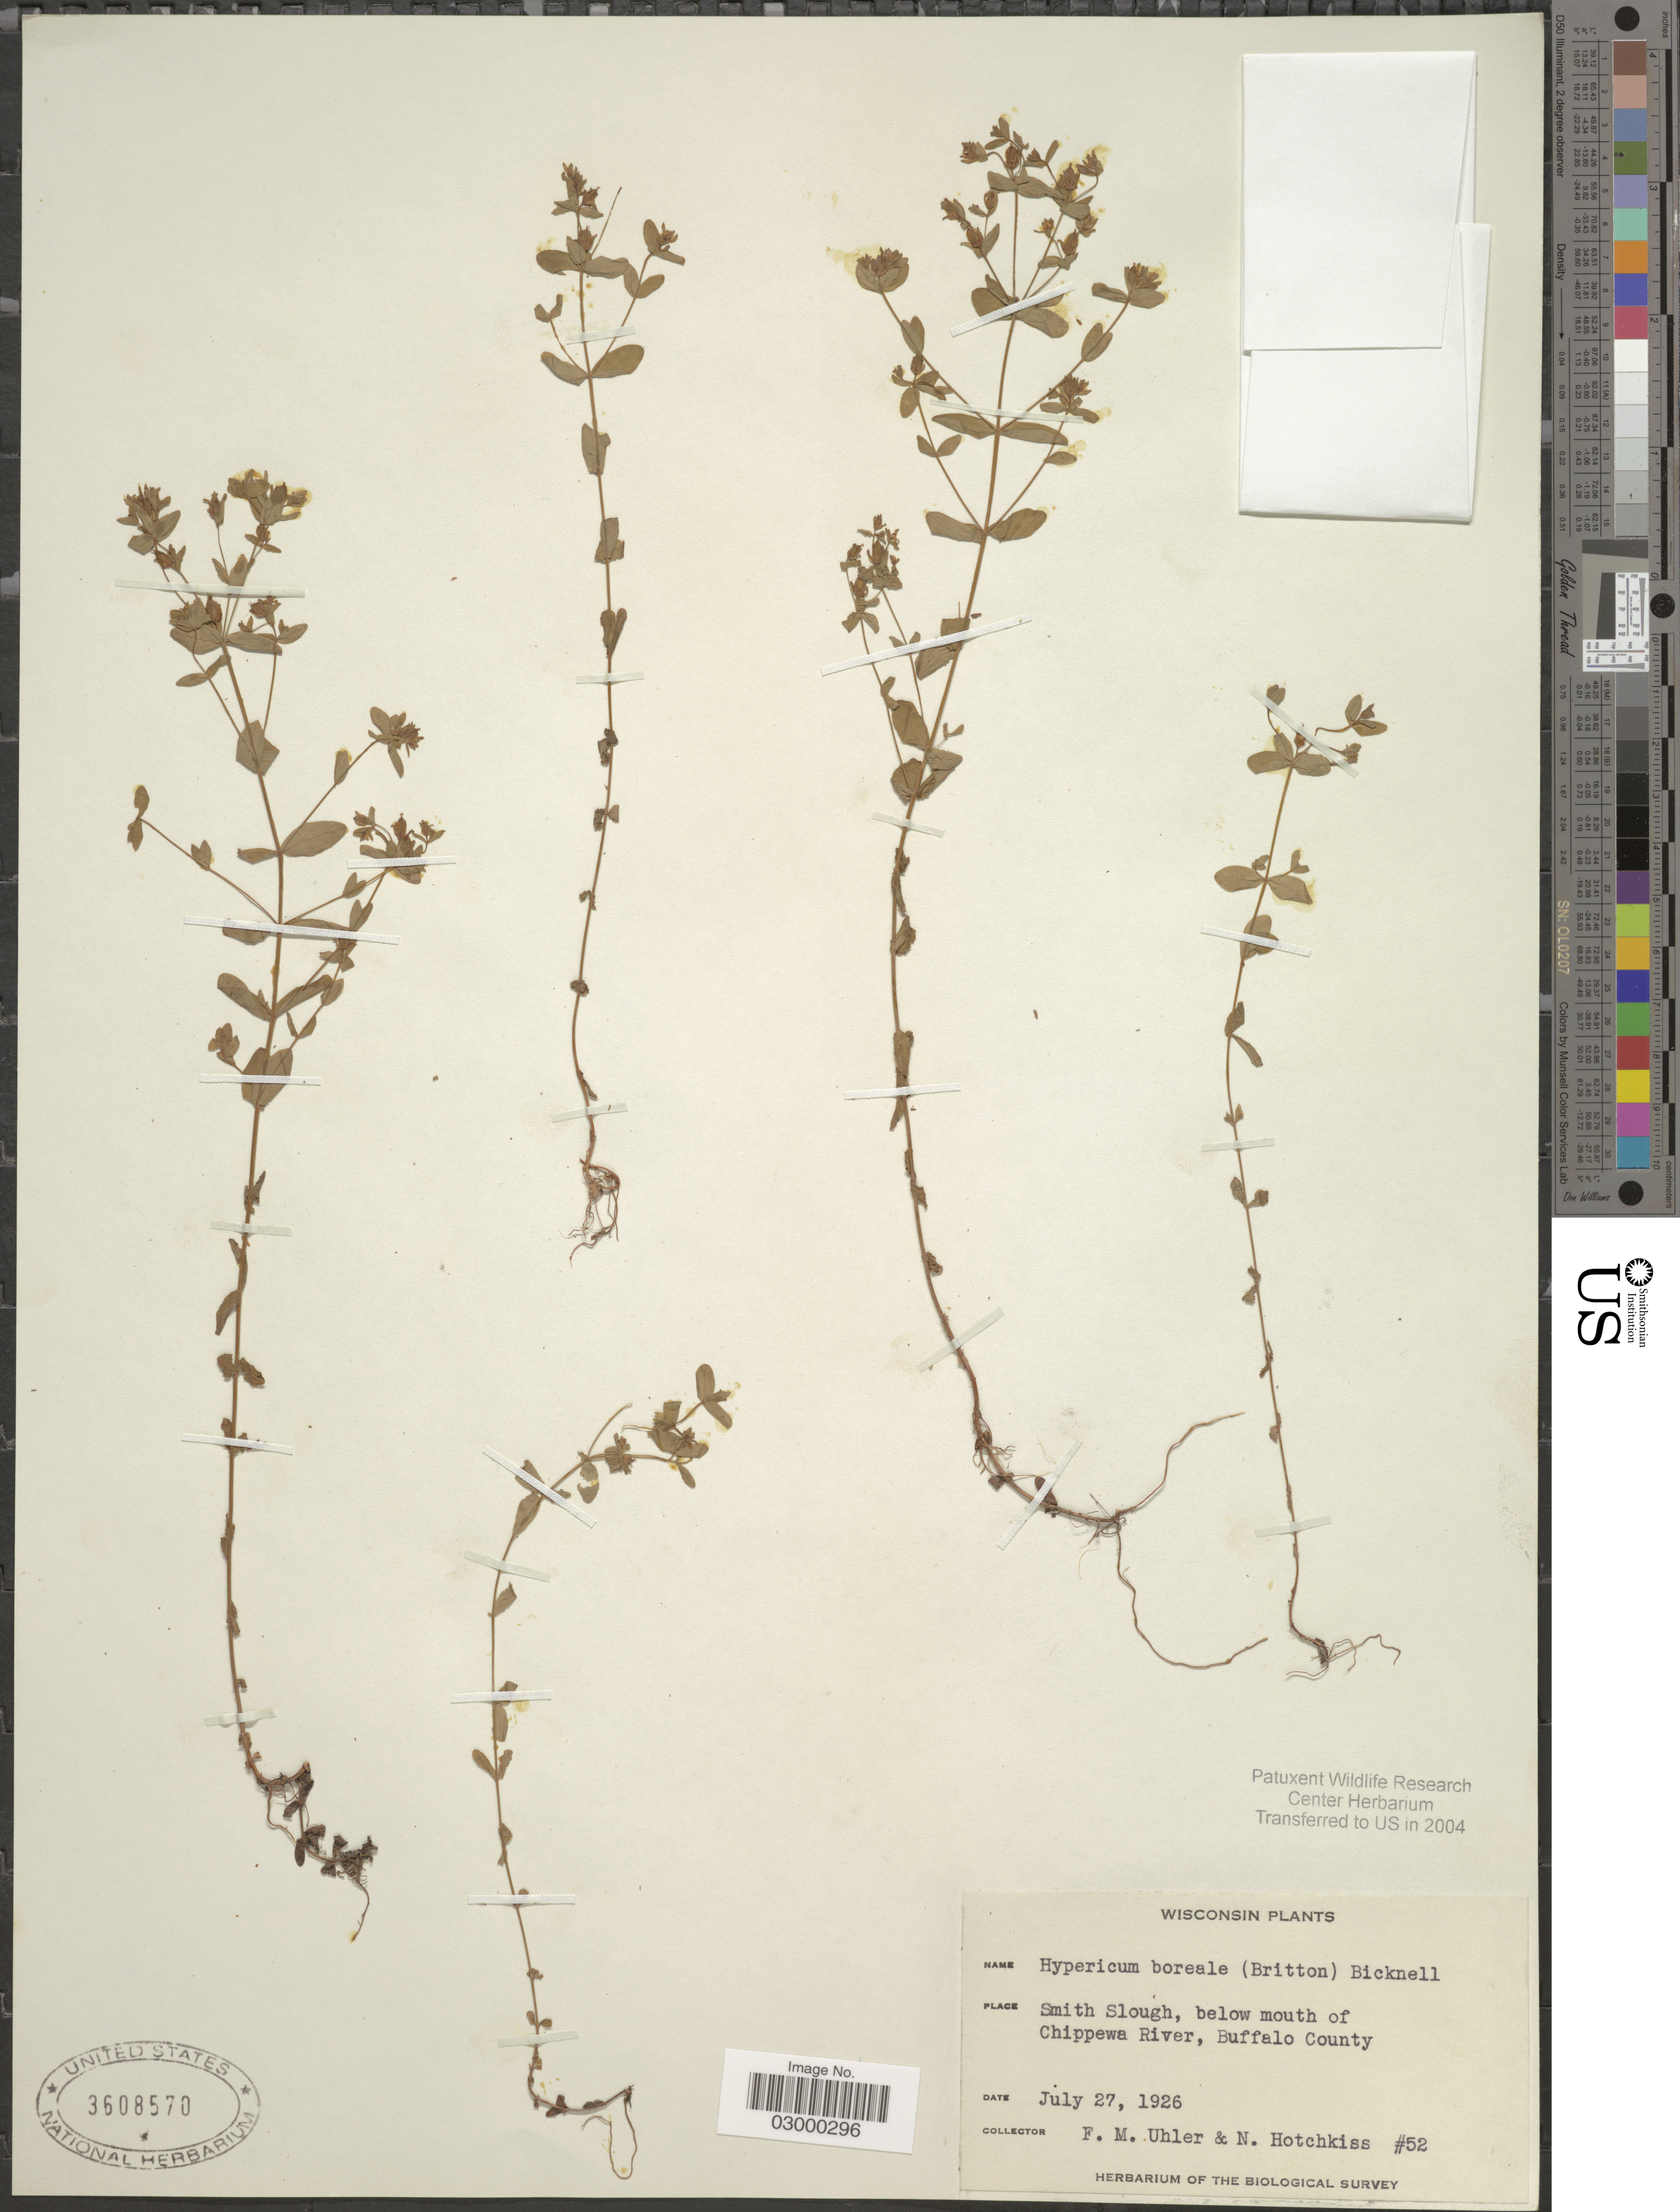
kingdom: Plantae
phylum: Tracheophyta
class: Magnoliopsida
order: Malpighiales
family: Hypericaceae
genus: Hypericum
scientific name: Hypericum boreale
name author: (Britton) E.P. Bicknell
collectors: F. M. Uhler & N. Hotchkiss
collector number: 52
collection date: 1926-07-27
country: United States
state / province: Wisconsin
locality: Smith Slough, below mouth of Chippewa River, Buffalo County.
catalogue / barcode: US 3608570